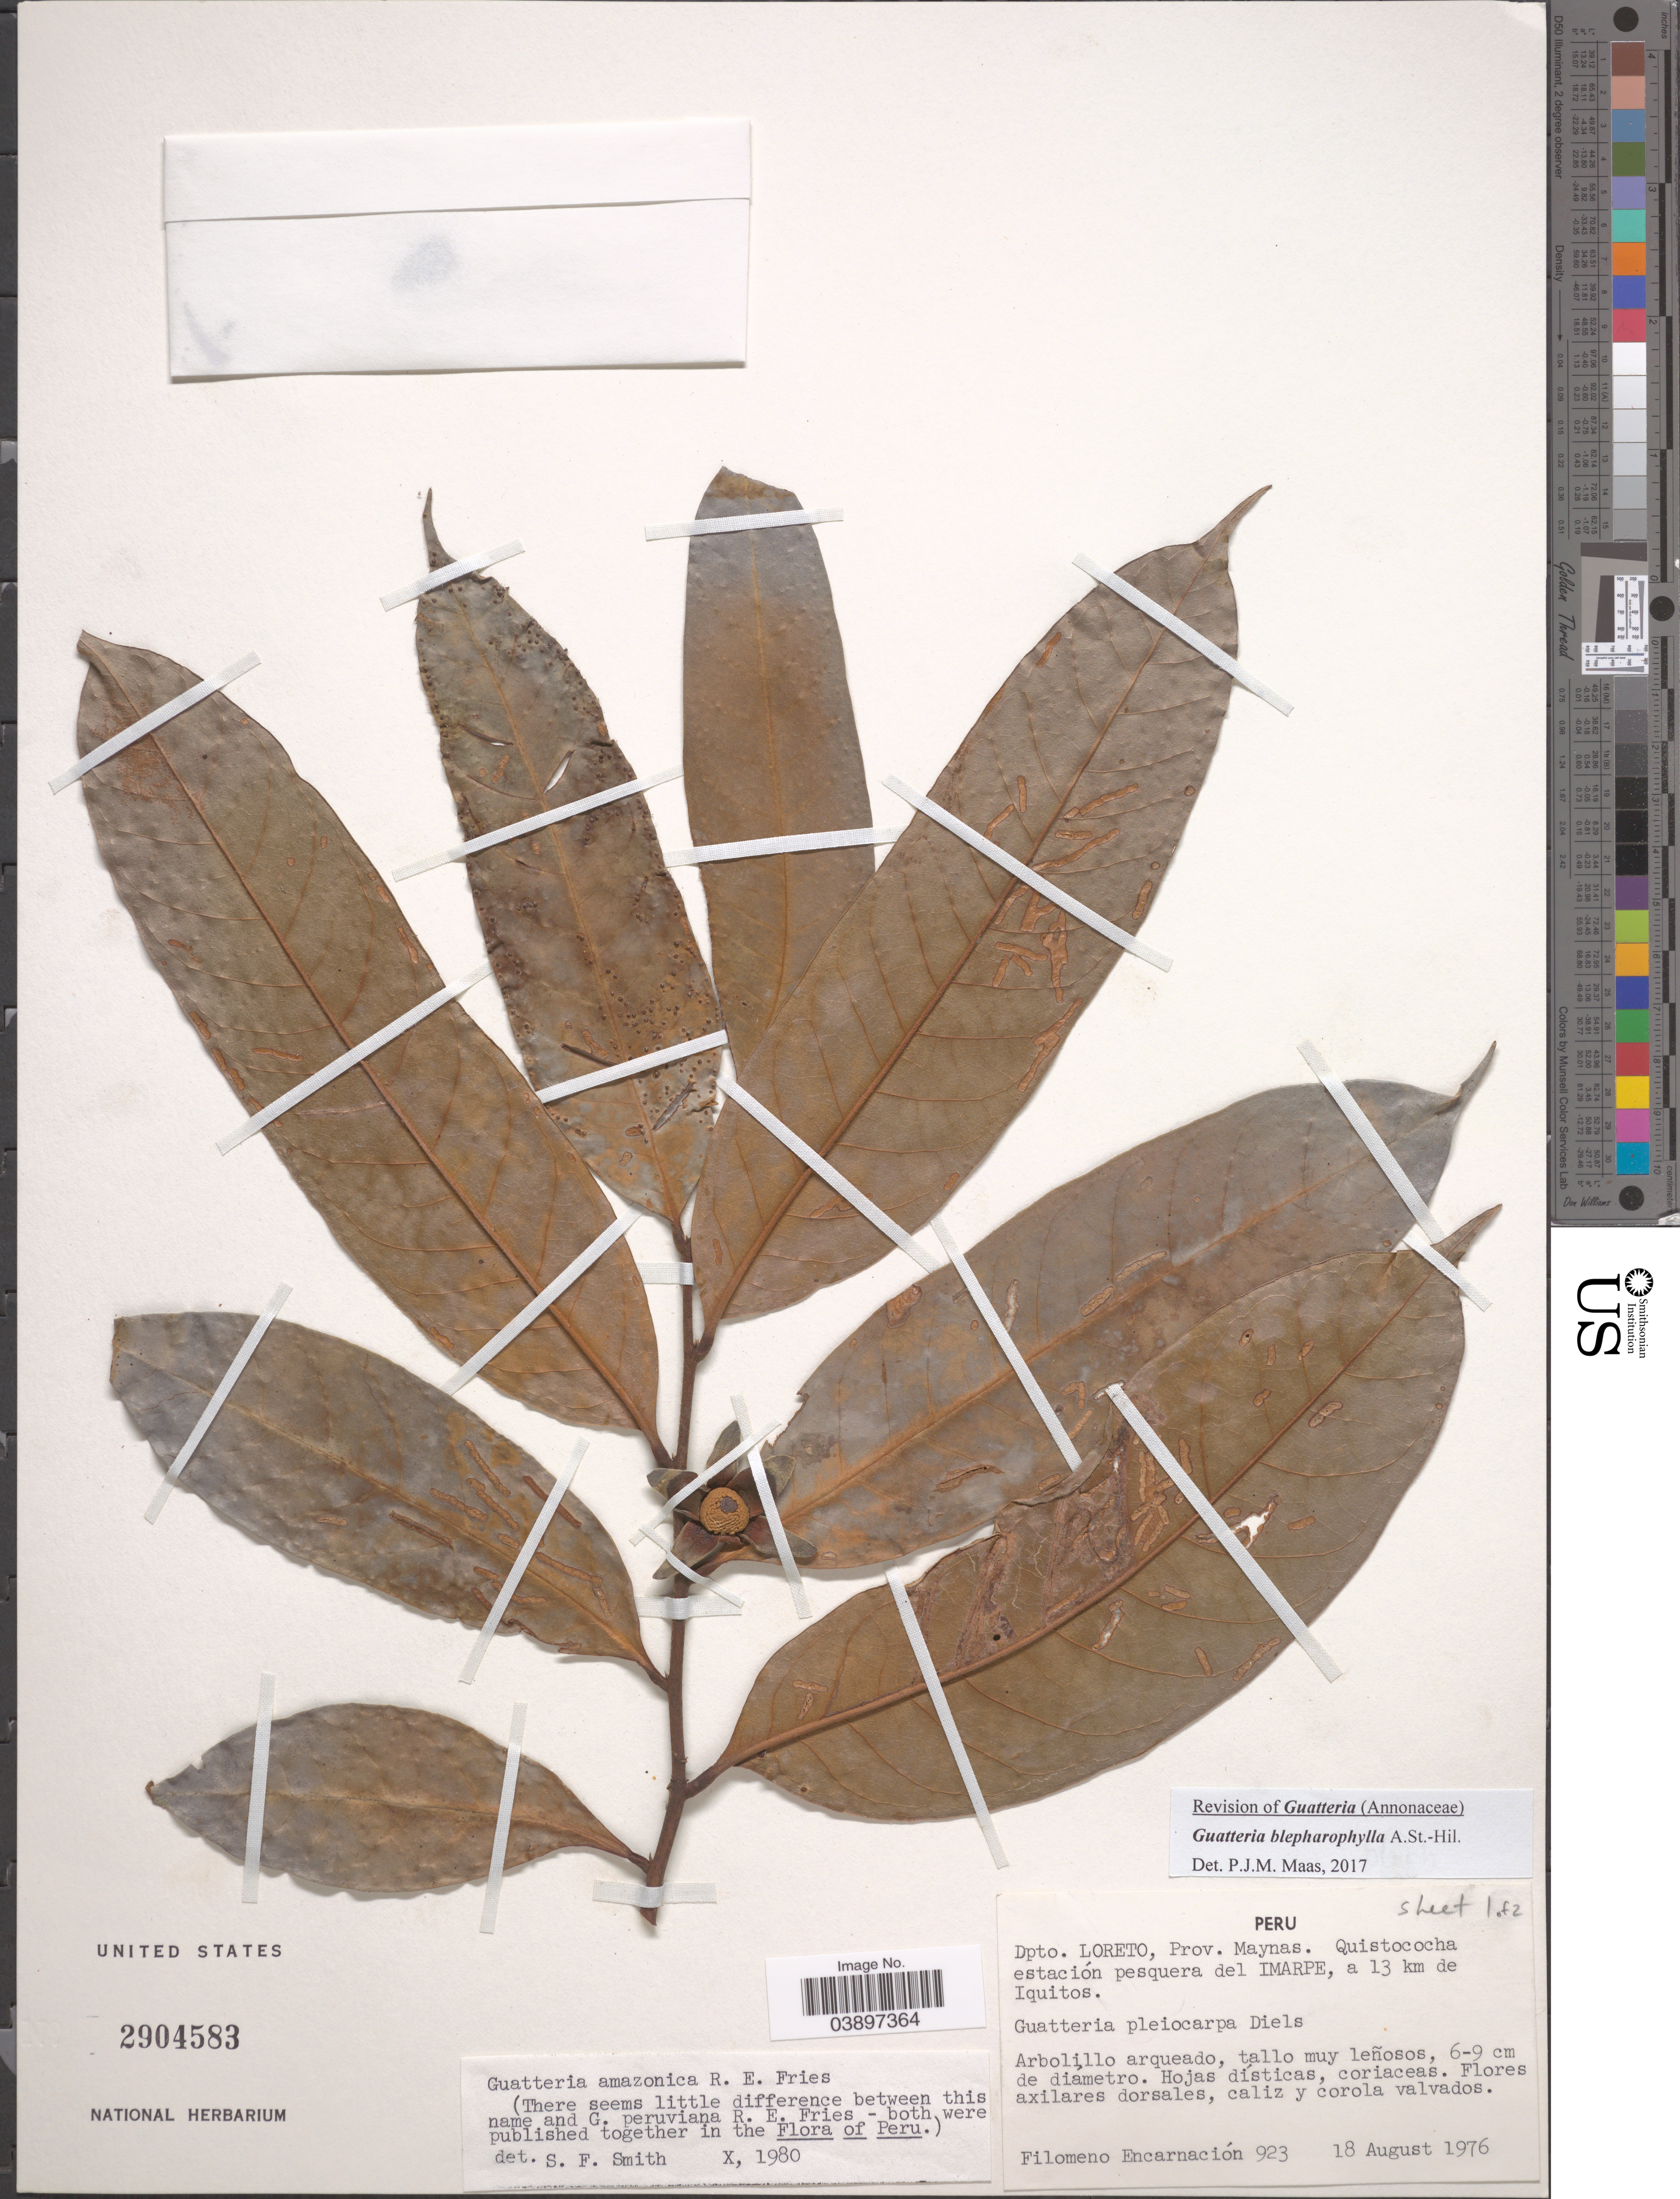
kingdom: Plantae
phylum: Tracheophyta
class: Magnoliopsida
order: Magnoliales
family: Annonaceae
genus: Guatteria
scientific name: Guatteria blepharophylla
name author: Mart.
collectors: F. Encarnación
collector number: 923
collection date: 1976-08-18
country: Peru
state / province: Loreto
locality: Dpto. Loreto, Prov. Maynas. Quistococha estación pesquera del Imarpe, a 13 km de Iquitos.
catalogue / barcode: US 2904583